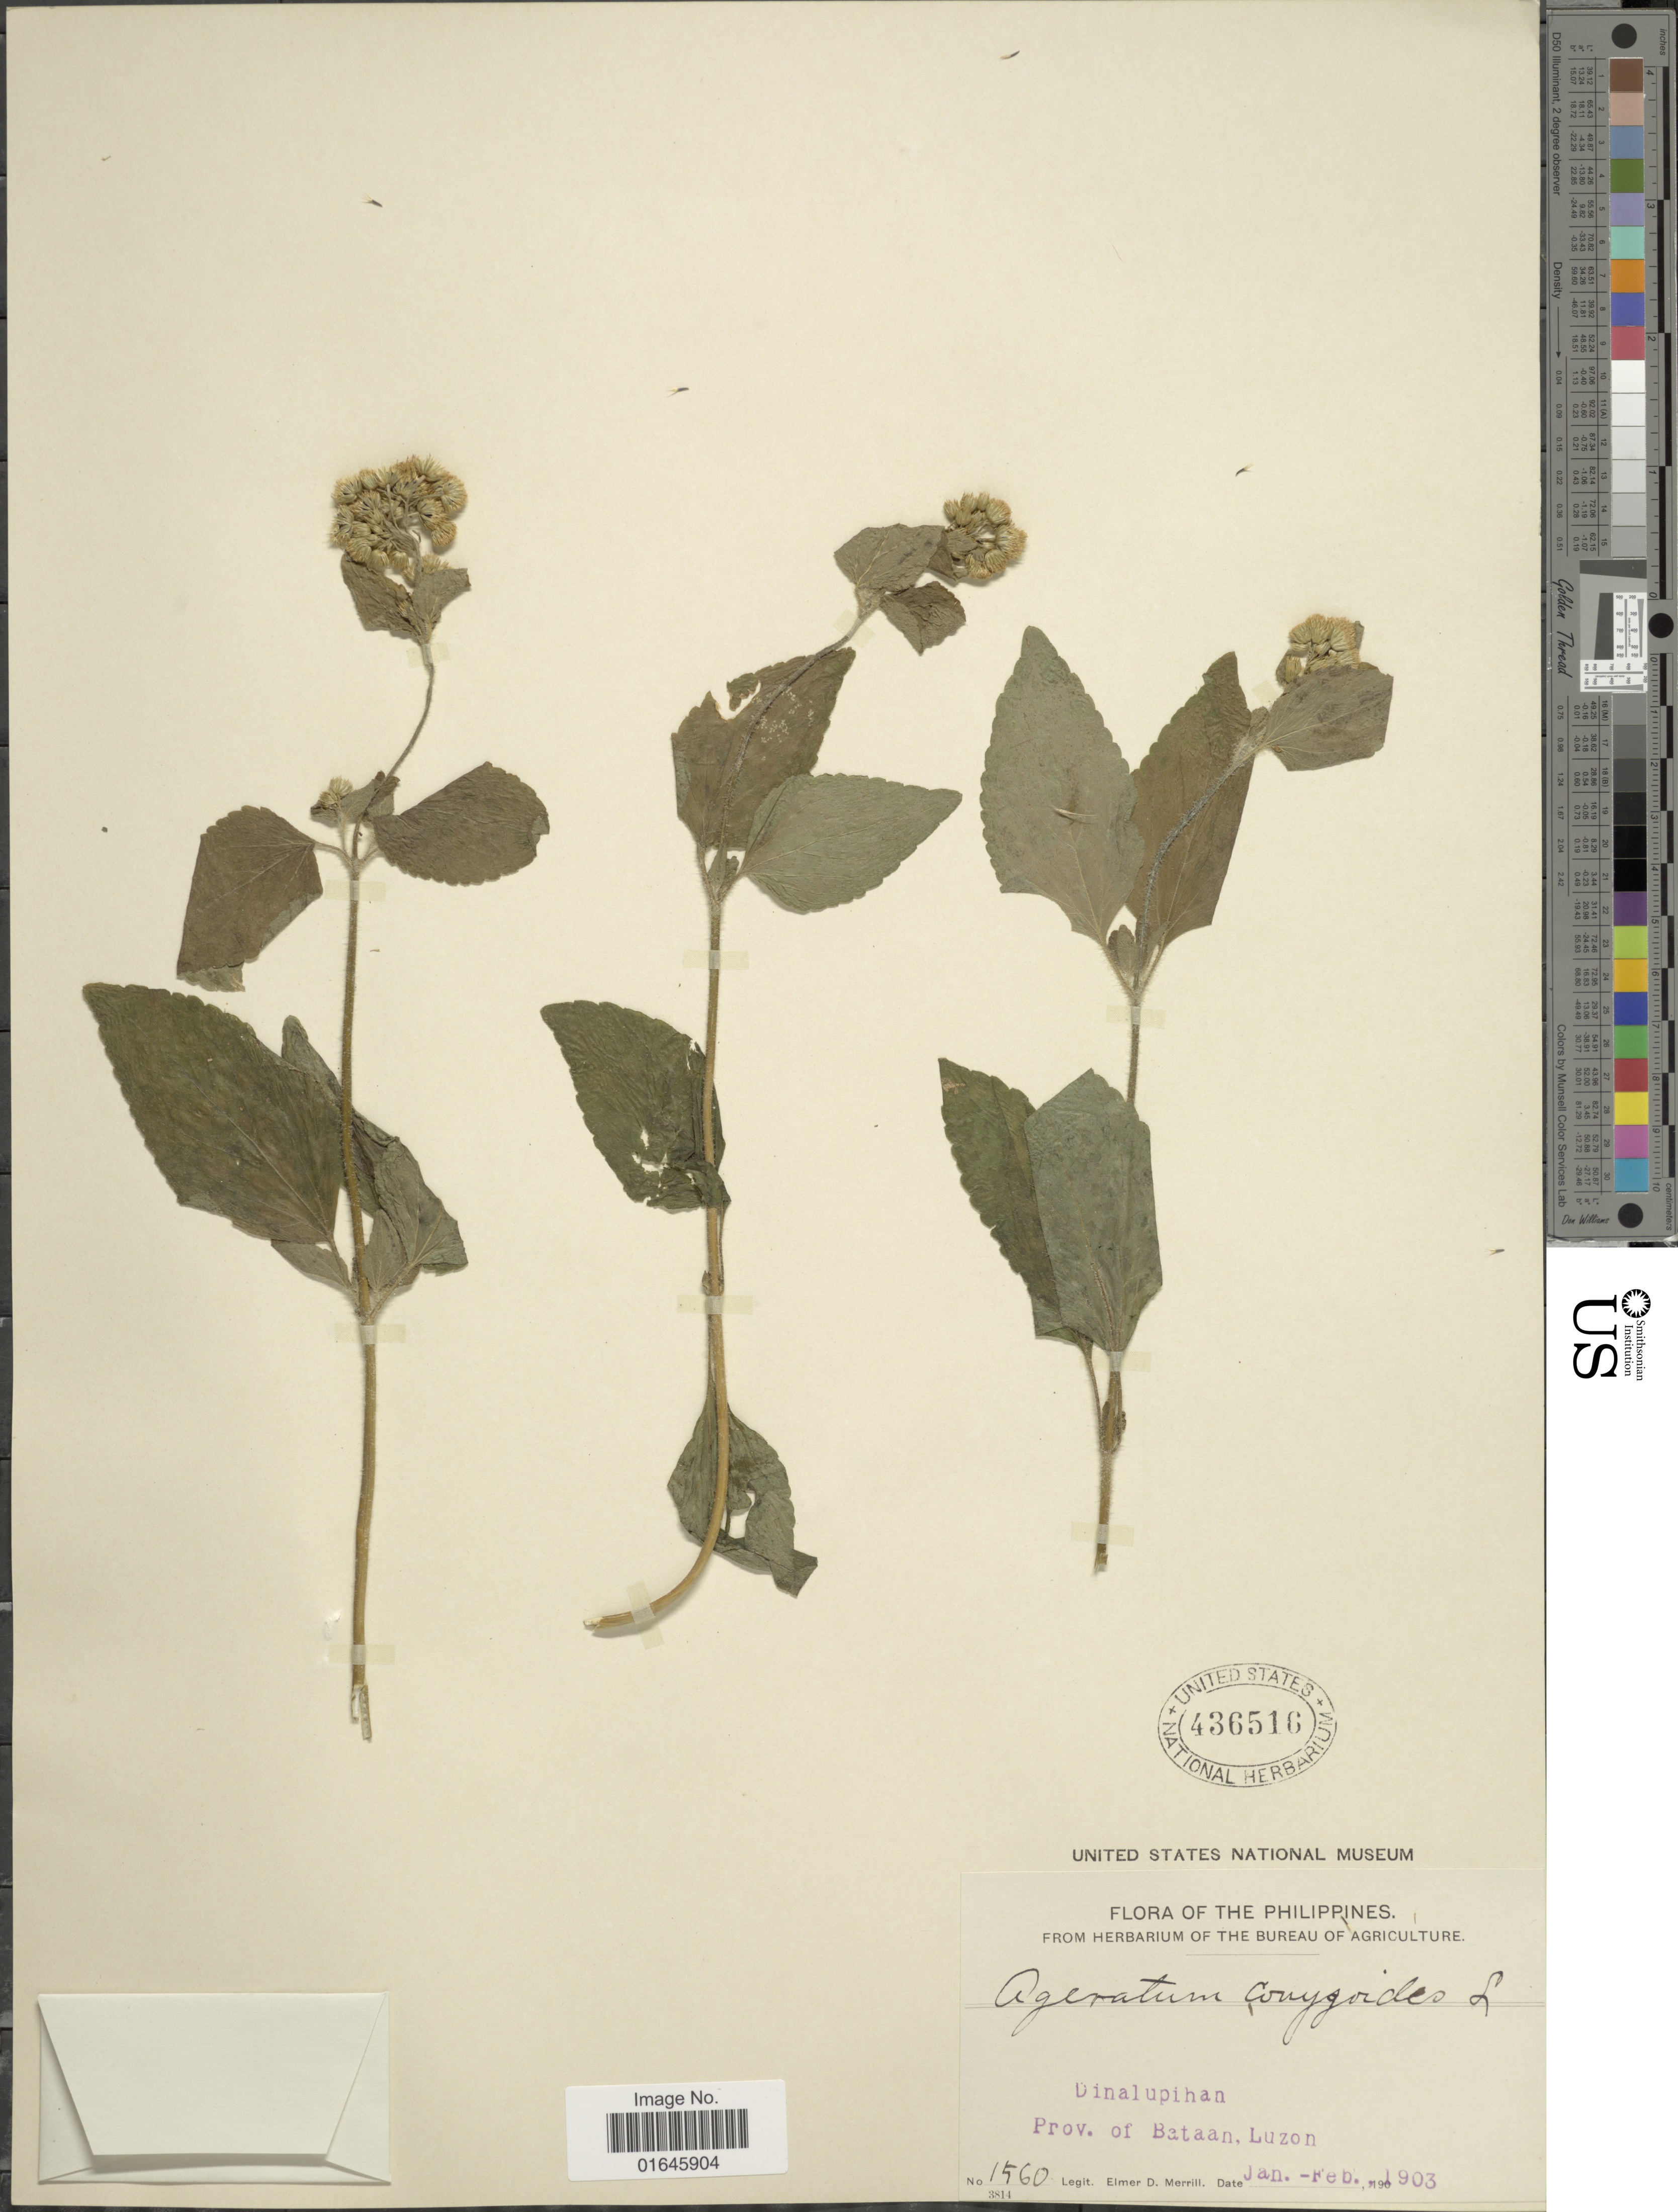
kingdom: Plantae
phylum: Tracheophyta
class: Magnoliopsida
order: Asterales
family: Asteraceae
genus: Ageratum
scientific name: Ageratum conyzoides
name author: L.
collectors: E. D. Merrill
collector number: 1560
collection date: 1903-01/1903-02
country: Philippines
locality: Dinalupihan, Prov. of Bataan, Luzon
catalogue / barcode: US 436516